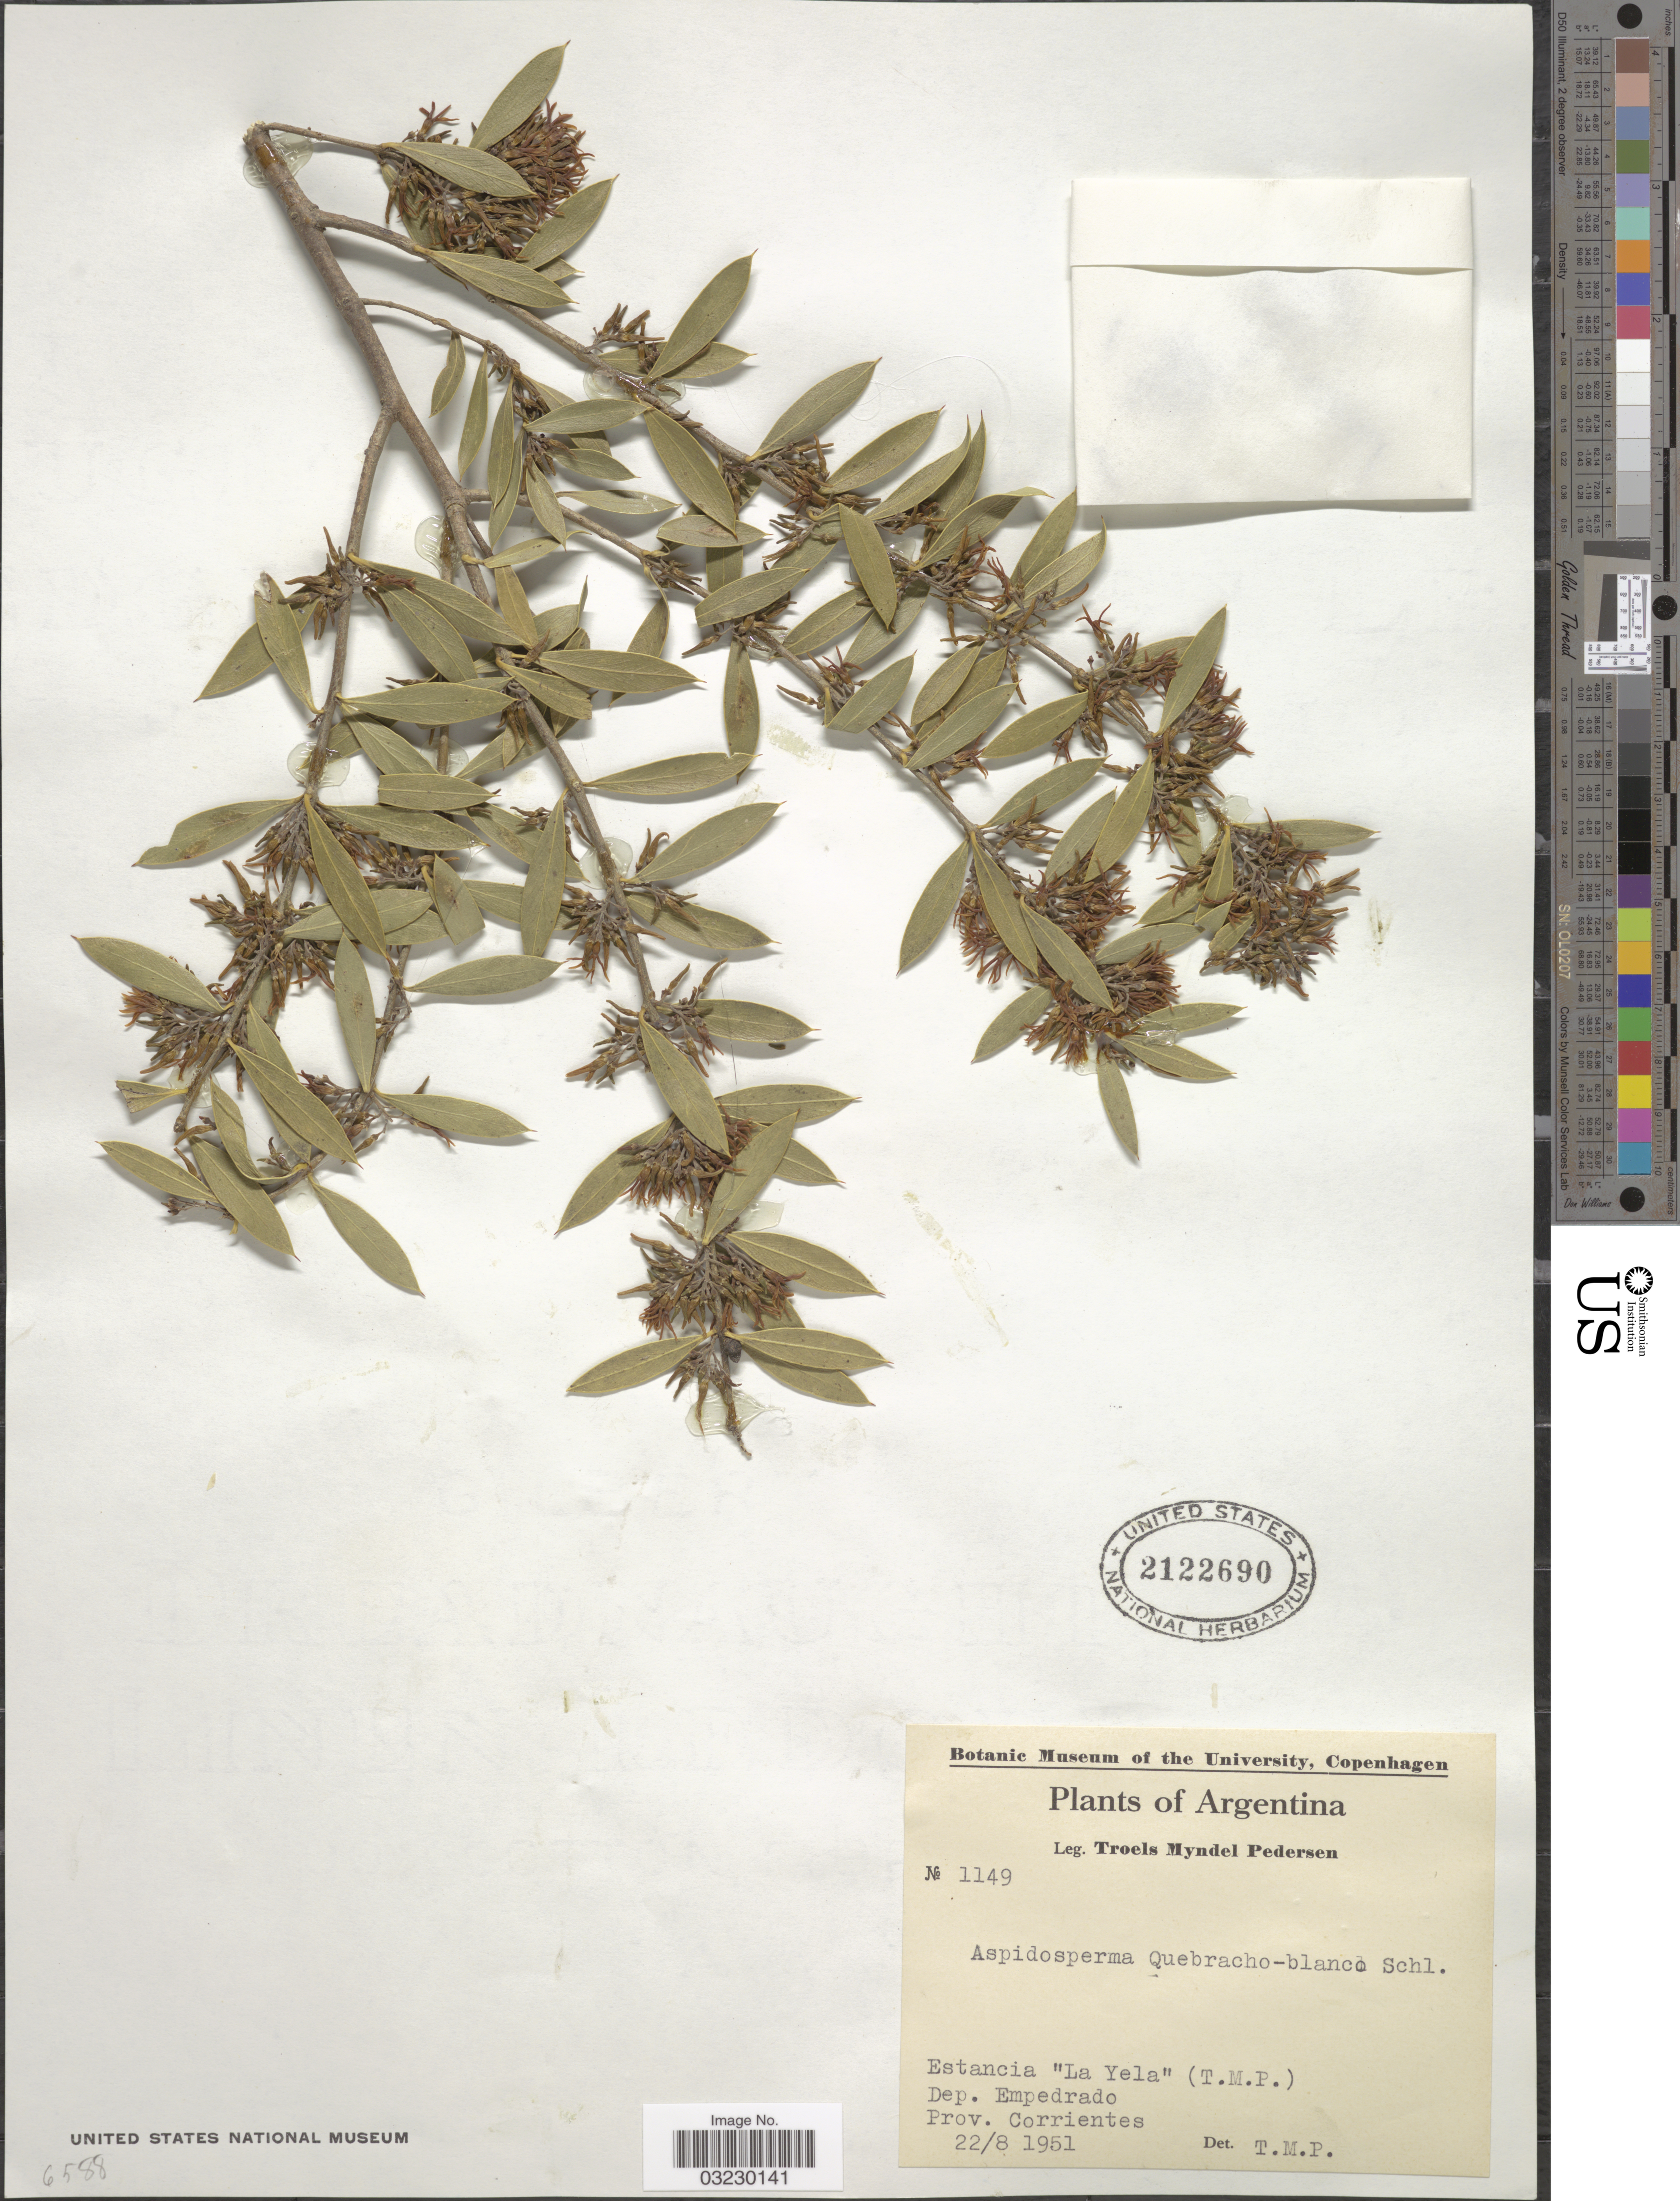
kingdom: Plantae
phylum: Tracheophyta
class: Magnoliopsida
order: Gentianales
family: Apocynaceae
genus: Aspidosperma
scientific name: Aspidosperma quebracho-blanco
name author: Schltdl.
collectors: T. Pederson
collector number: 1149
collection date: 1951-08-22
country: Argentina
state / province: Corrientes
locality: Estancia "La Yela" (T. M. P.) Dep. Empedrado.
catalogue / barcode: US 2122690